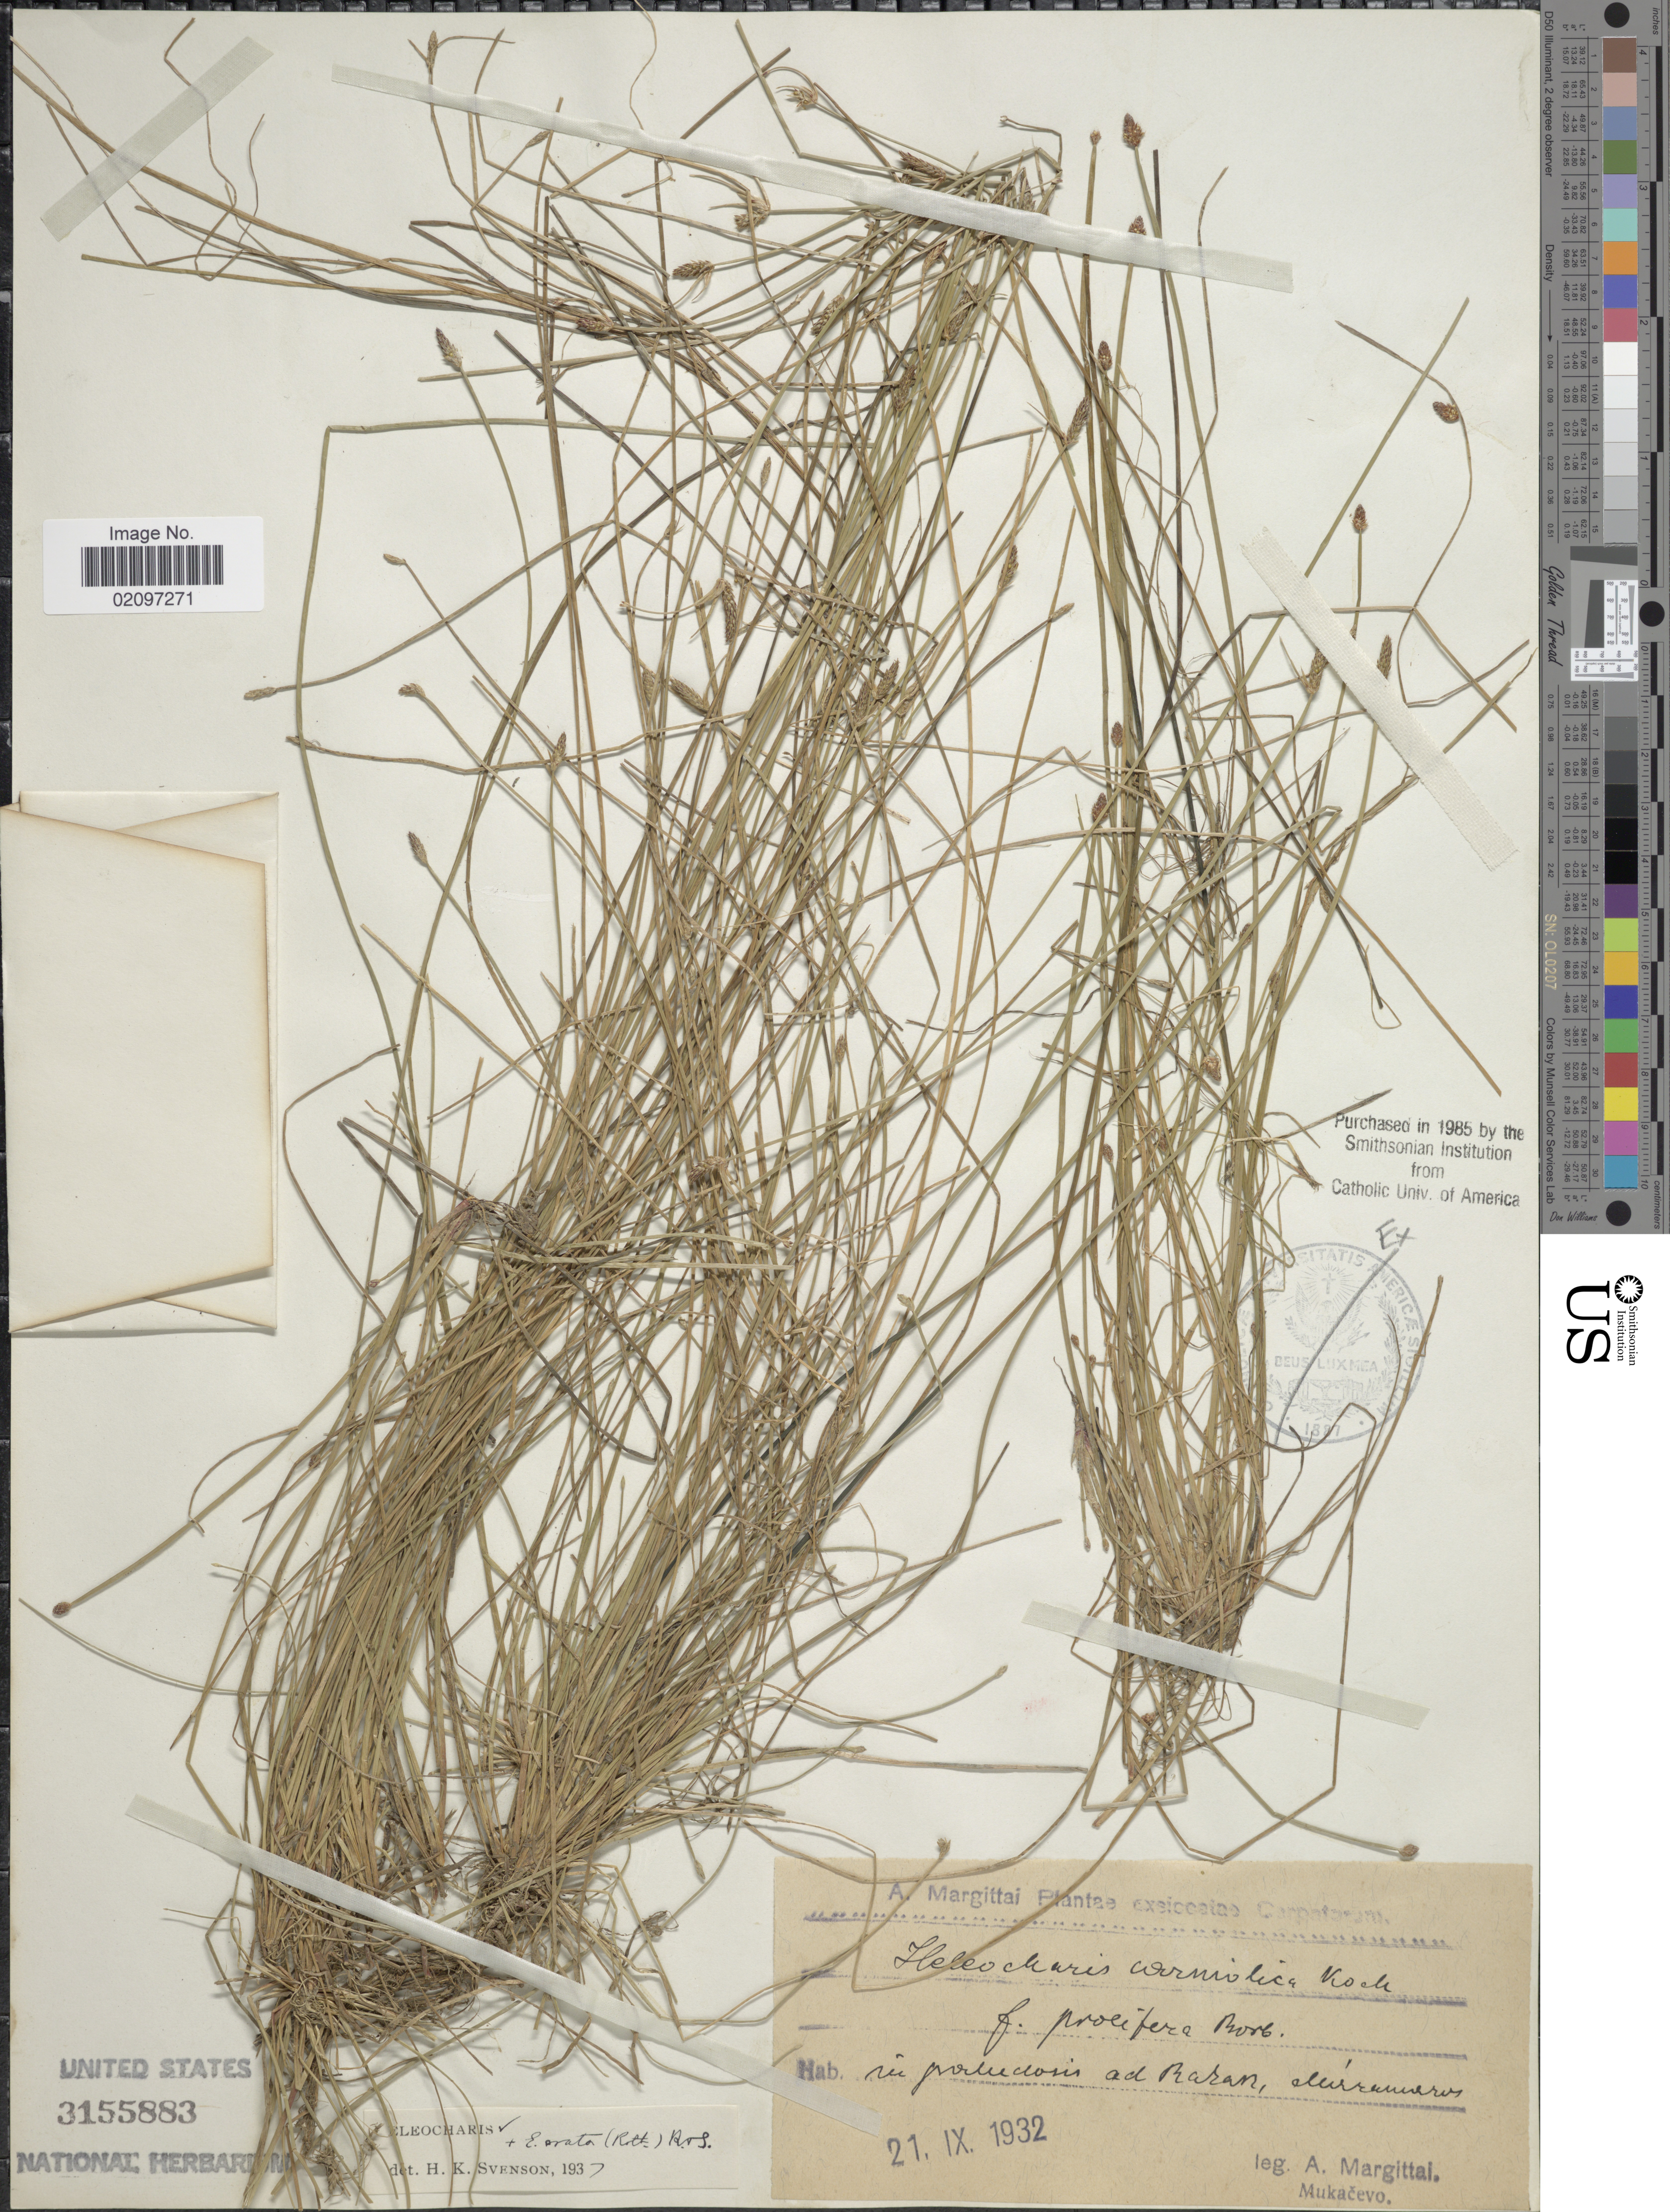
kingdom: Plantae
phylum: Tracheophyta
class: Liliopsida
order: Poales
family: Cyperaceae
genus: Eleocharis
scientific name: Eleocharis carniolica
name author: W.D.J. Koch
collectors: A. Margittai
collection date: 1932-09-21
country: Ukraine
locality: In paludosis ad Raran, Mirimawaros [interpreted]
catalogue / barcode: US 3155883